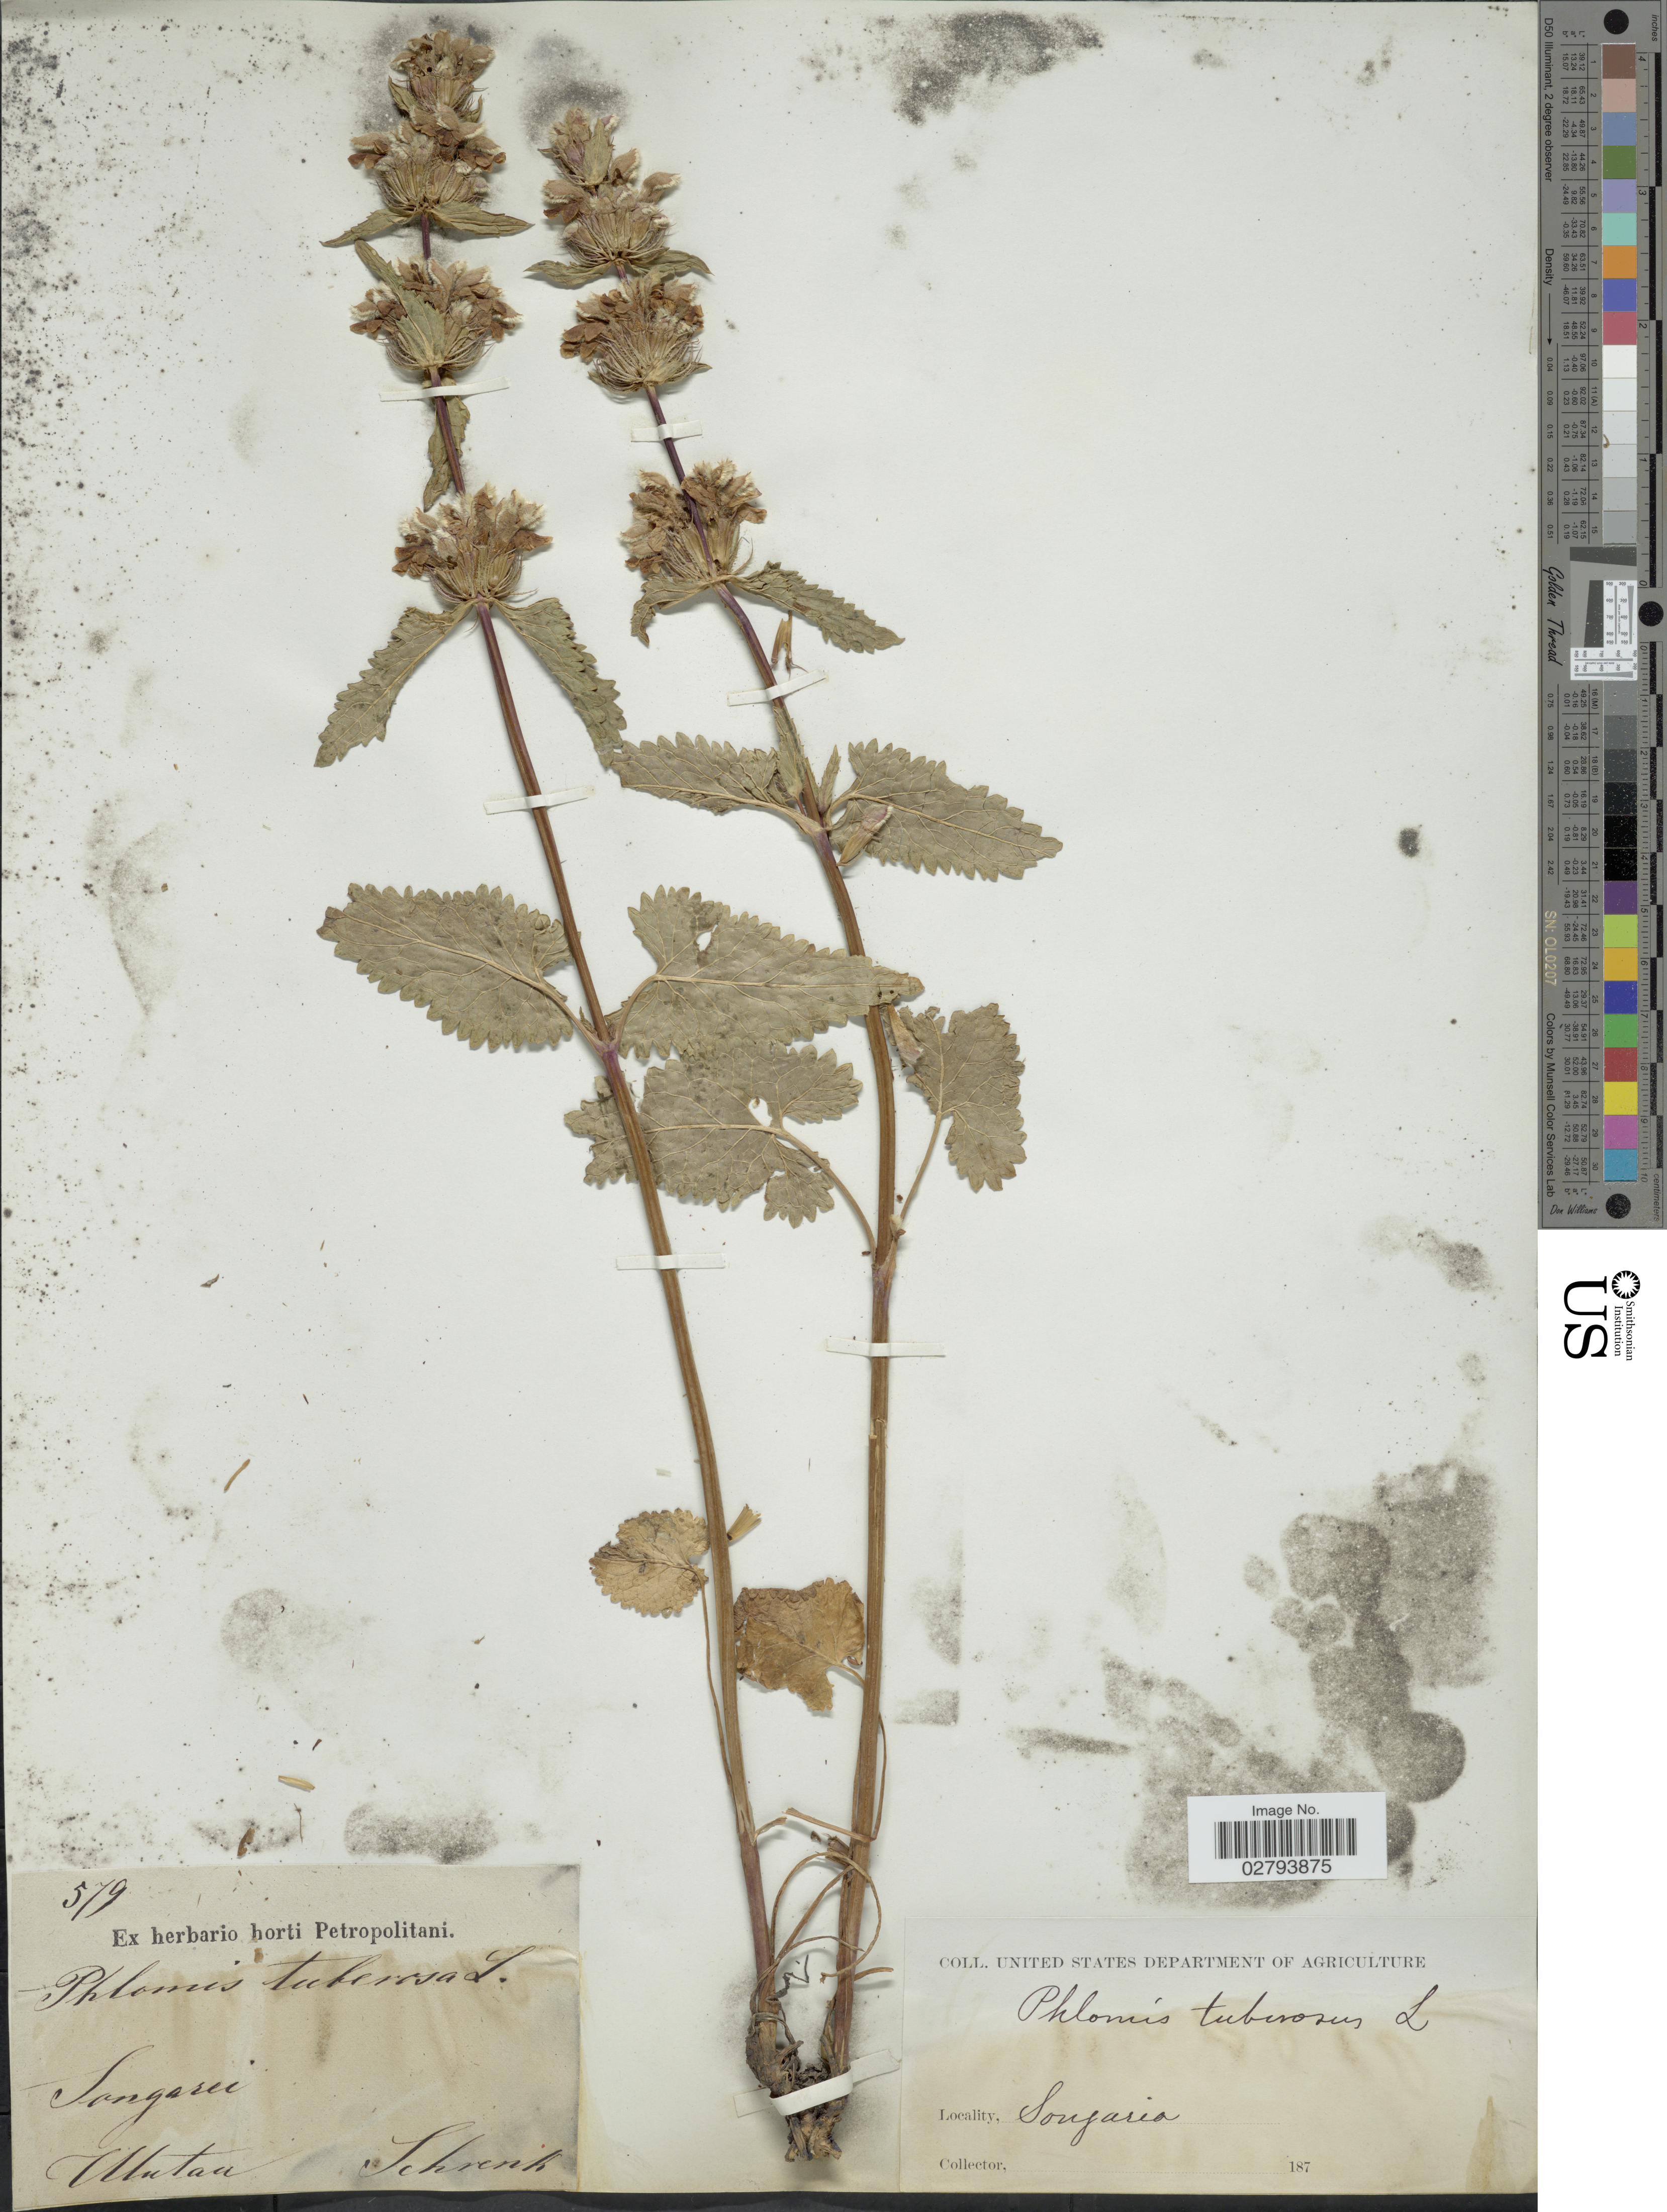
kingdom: Plantae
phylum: Tracheophyta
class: Magnoliopsida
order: Lamiales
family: Lamiaceae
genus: Phlomoides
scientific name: Phlomoides tuberosa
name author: (L.) Moench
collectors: A.G. Schrenk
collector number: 579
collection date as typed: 187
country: China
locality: Songaria, Songarei, Alatau [interpreted]